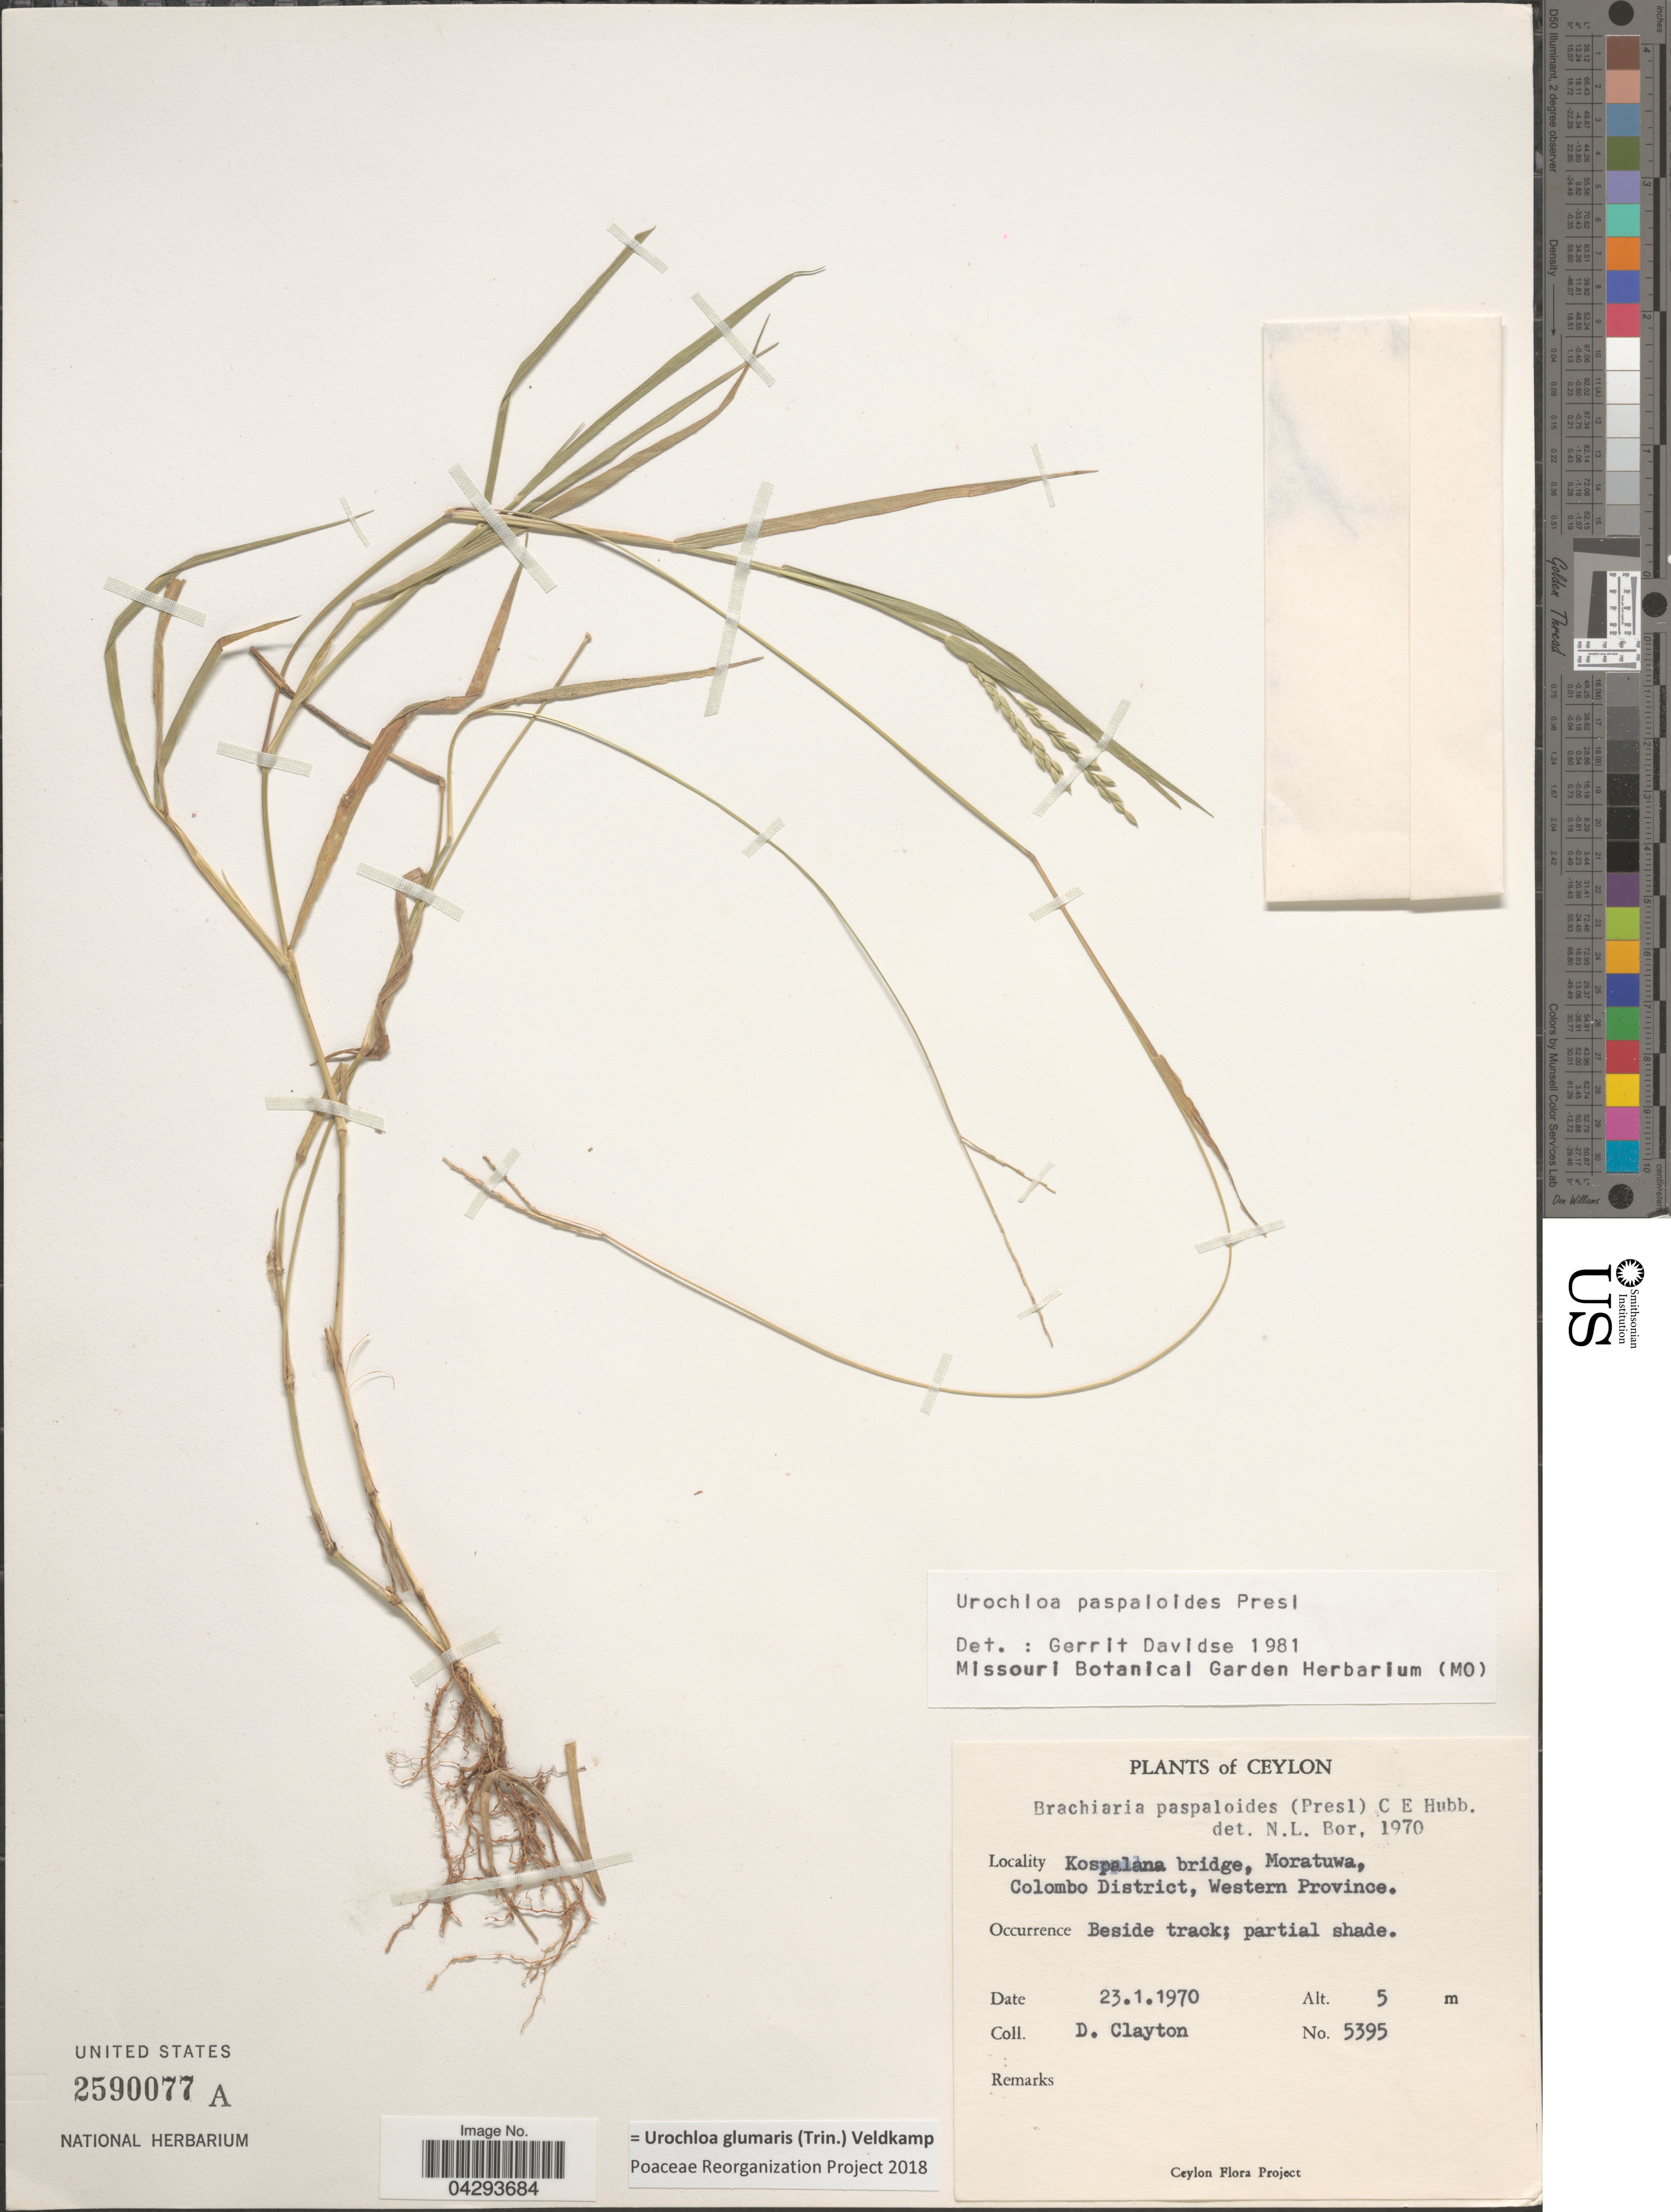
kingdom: Plantae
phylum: Tracheophyta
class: Liliopsida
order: Poales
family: Poaceae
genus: Urochloa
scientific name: Urochloa glumaris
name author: (Trin.) Veldkamp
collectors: D. Clayton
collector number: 5395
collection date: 1970-01-23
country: Sri Lanka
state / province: Western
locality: Ceylon. Kospalana bridge, Moratuwa, Colombo District.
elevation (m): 5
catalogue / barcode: US 2590077A